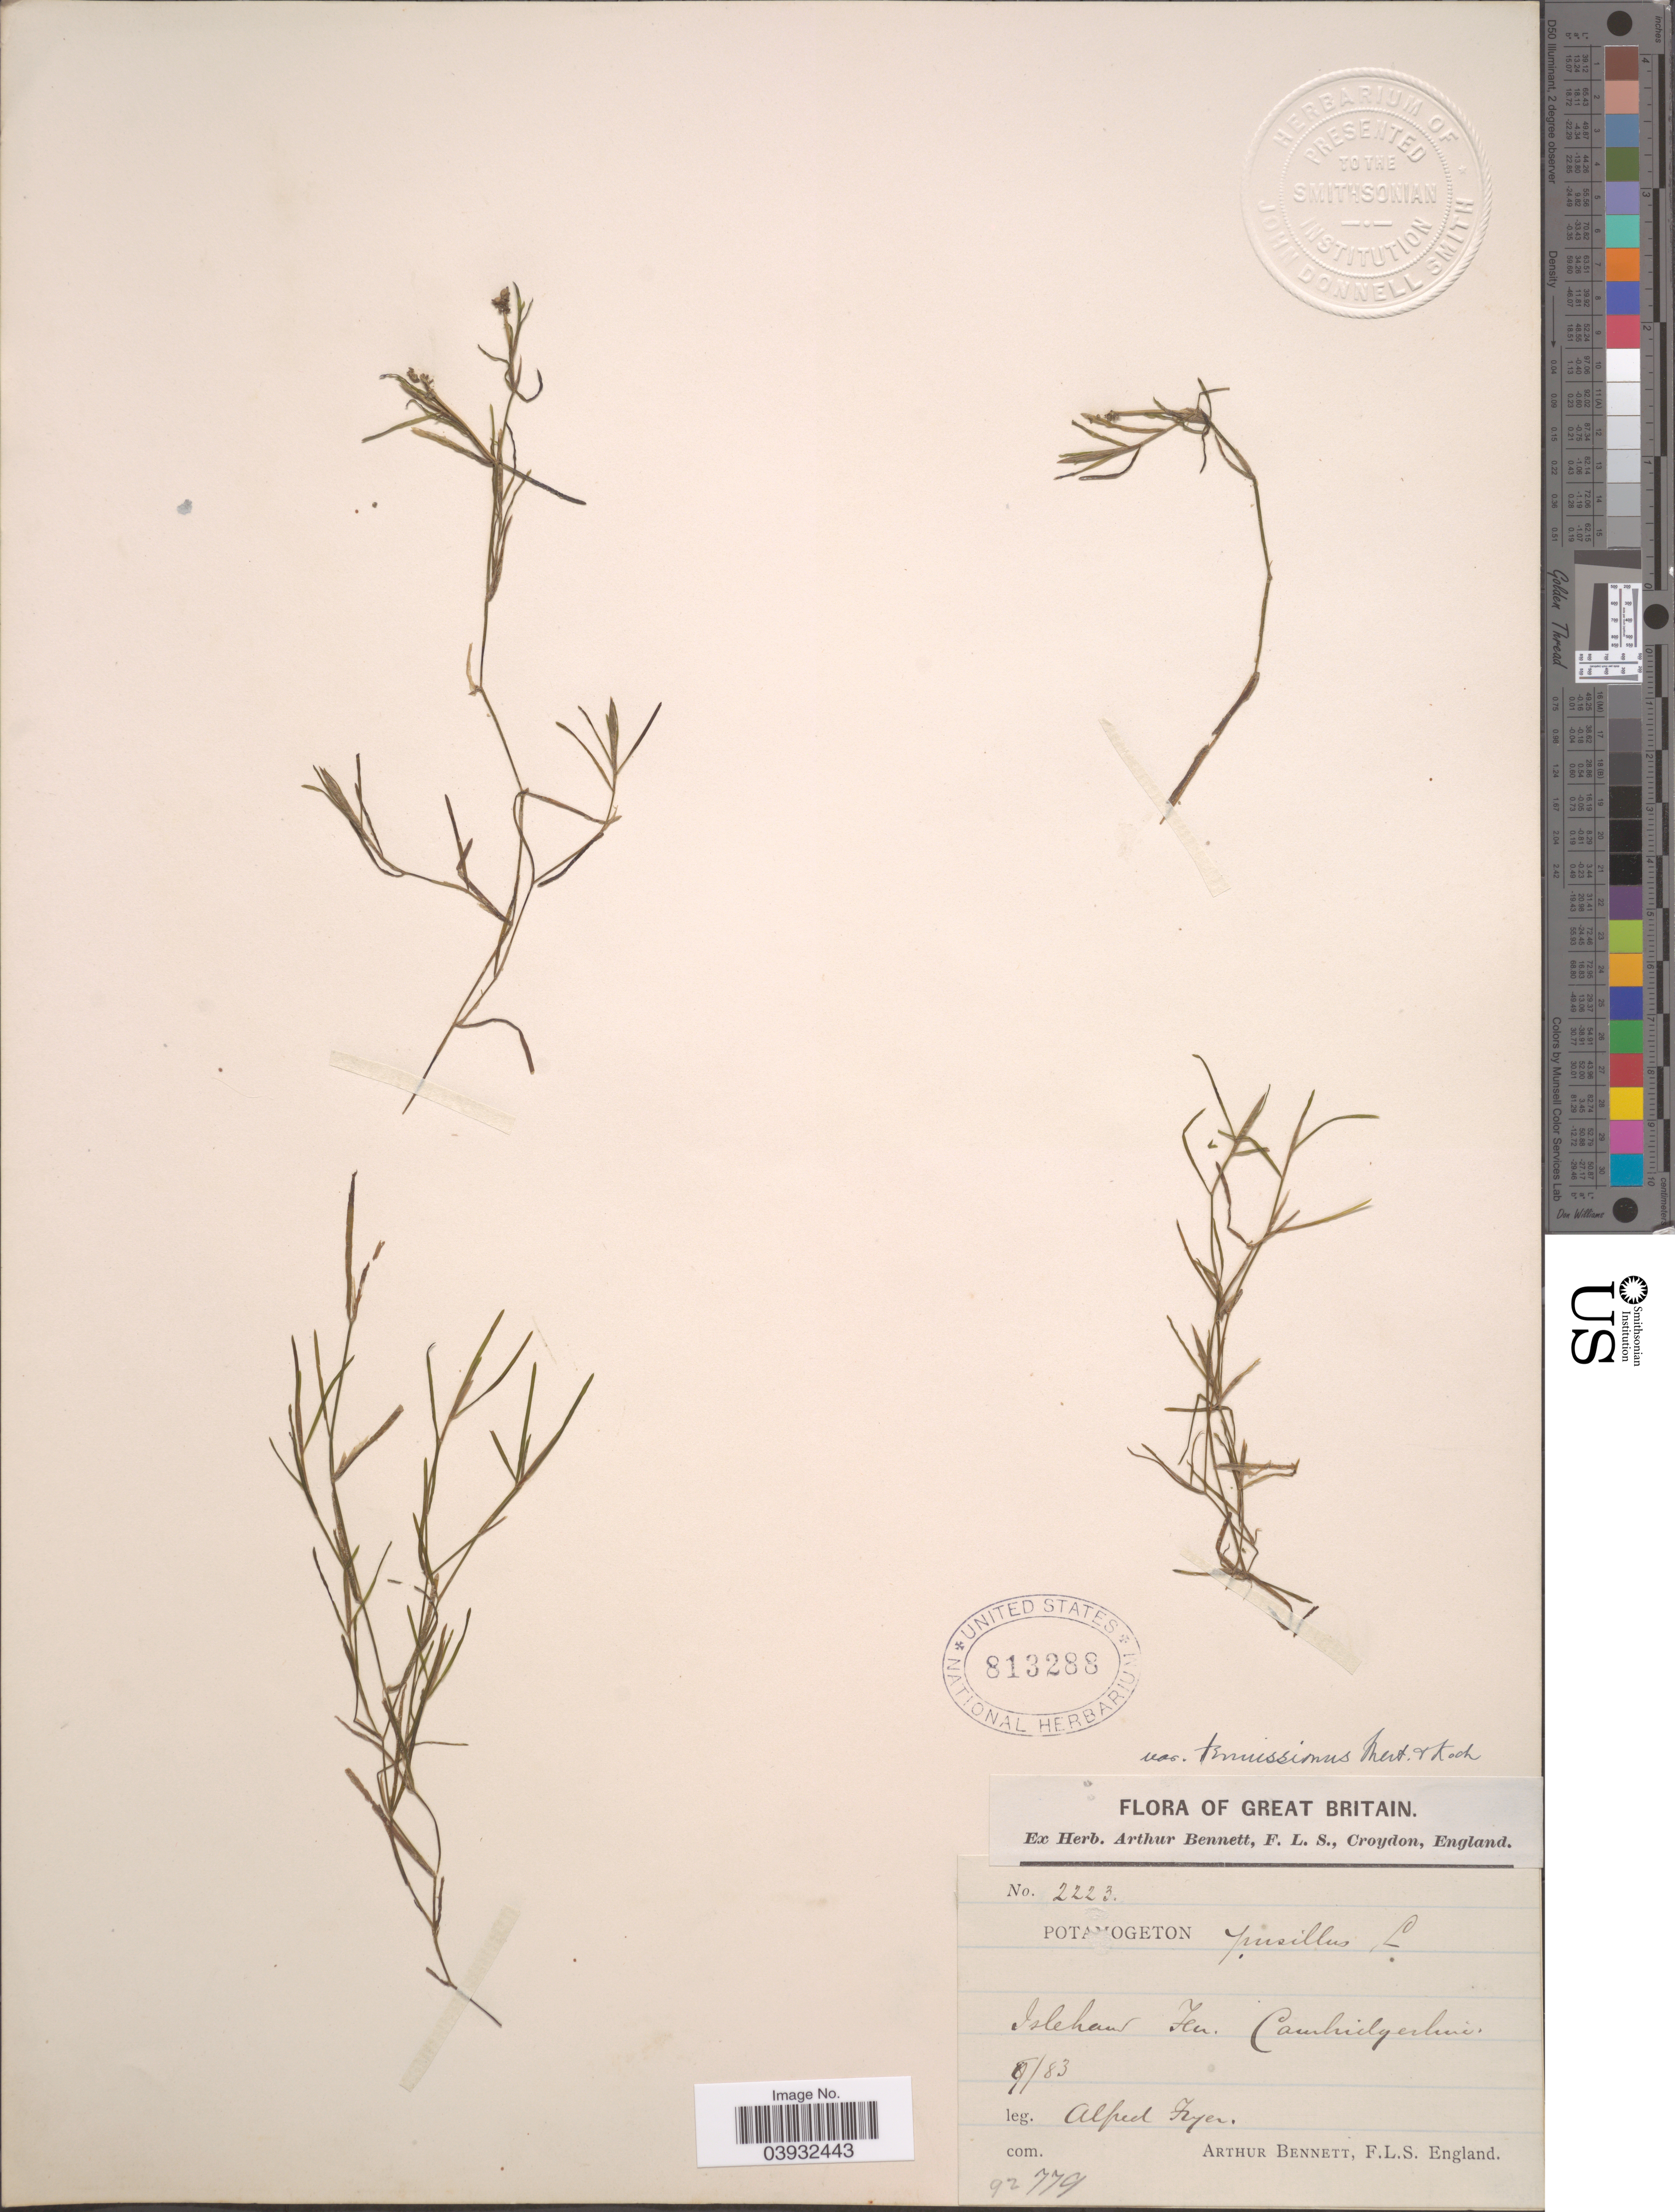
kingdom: Plantae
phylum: Tracheophyta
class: Liliopsida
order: Alismatales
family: Potamogetonaceae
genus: Potamogeton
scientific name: Potamogeton pusillus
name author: L.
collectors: A. Fryer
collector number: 2223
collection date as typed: Transcribed d/m/y: /9/83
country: United Kingdom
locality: Great Britain. Islehand Fen. Cambridgeshire.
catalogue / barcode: US 813288